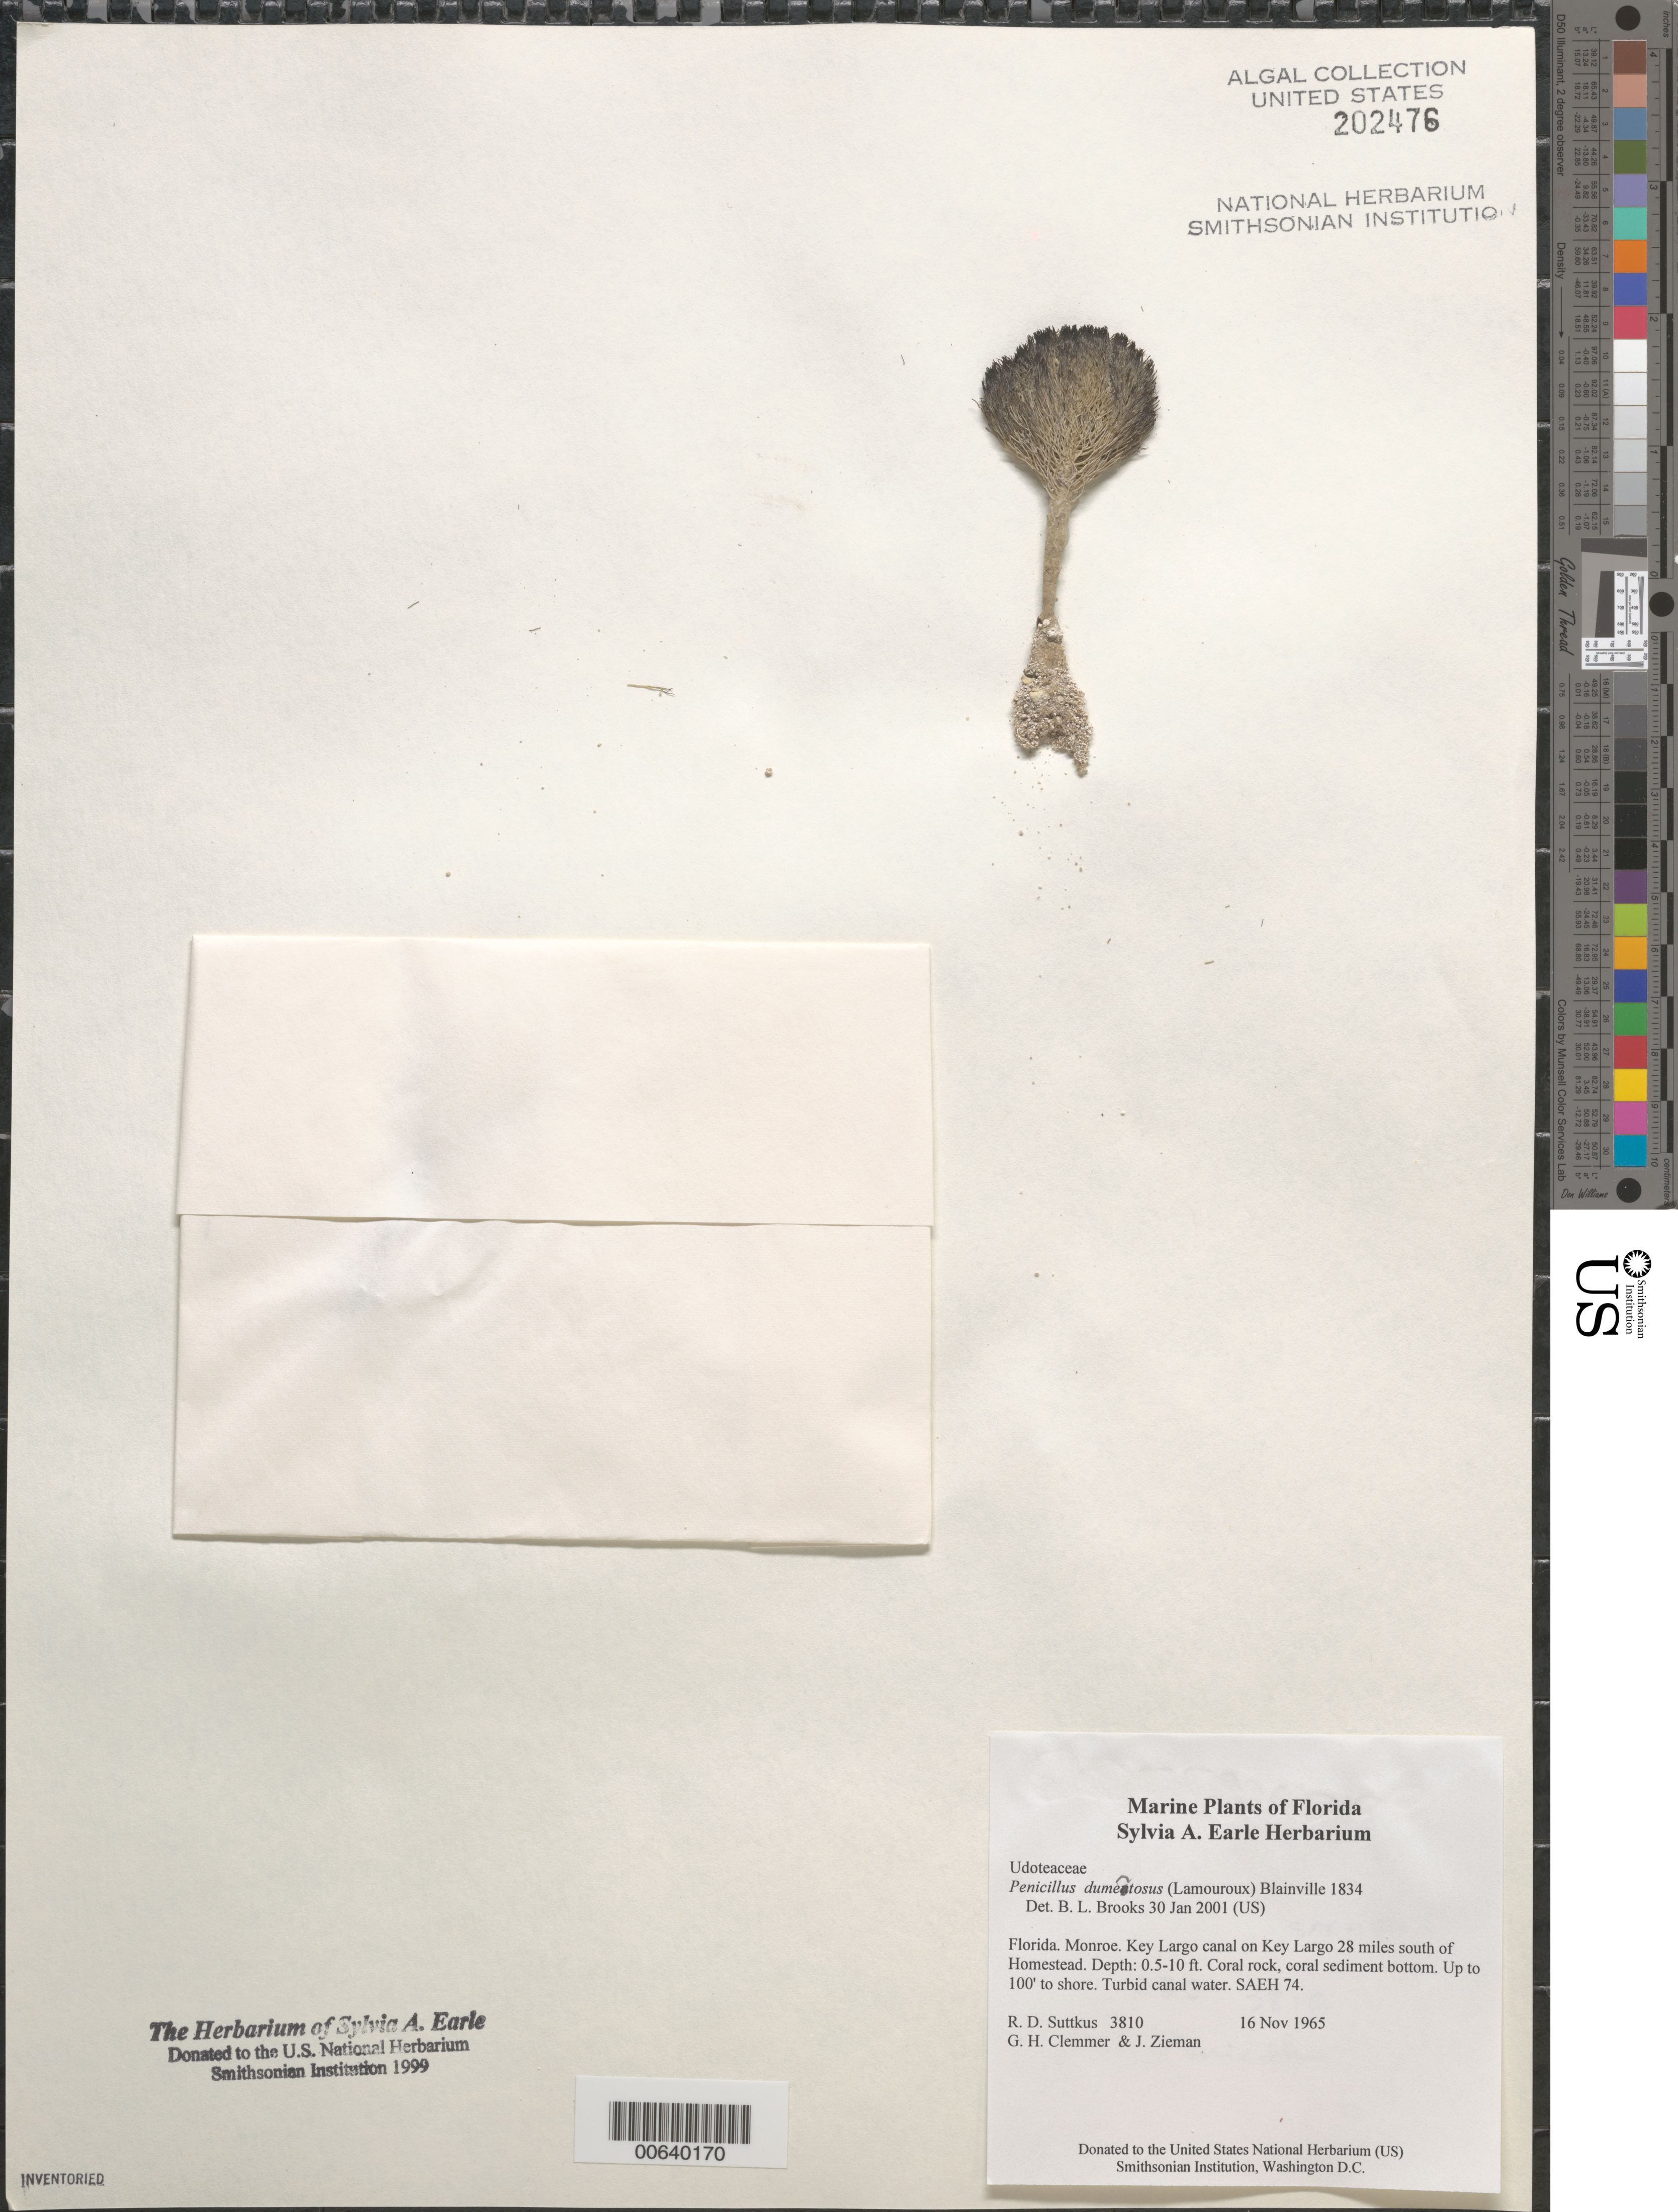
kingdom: Plantae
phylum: Chlorophyta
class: Ulvophyceae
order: Bryopsidales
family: Udoteaceae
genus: Penicillus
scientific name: Penicillus dumetosus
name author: (J.V.Lamouroux) Blainville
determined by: Brooks, B. L., (BOT), Smithsonian Institution - National Museum of Natural History (UNITED STATES)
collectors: R. Suttkus, G. Clemmer & J. Zieman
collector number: RDS 3810 & SAEH 74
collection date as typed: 16 Nov 1965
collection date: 1965-11-16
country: United States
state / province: Florida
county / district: Monroe County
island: Key Largo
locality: Key Largo Canal, 28 miles south of Homestead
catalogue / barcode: US 202476